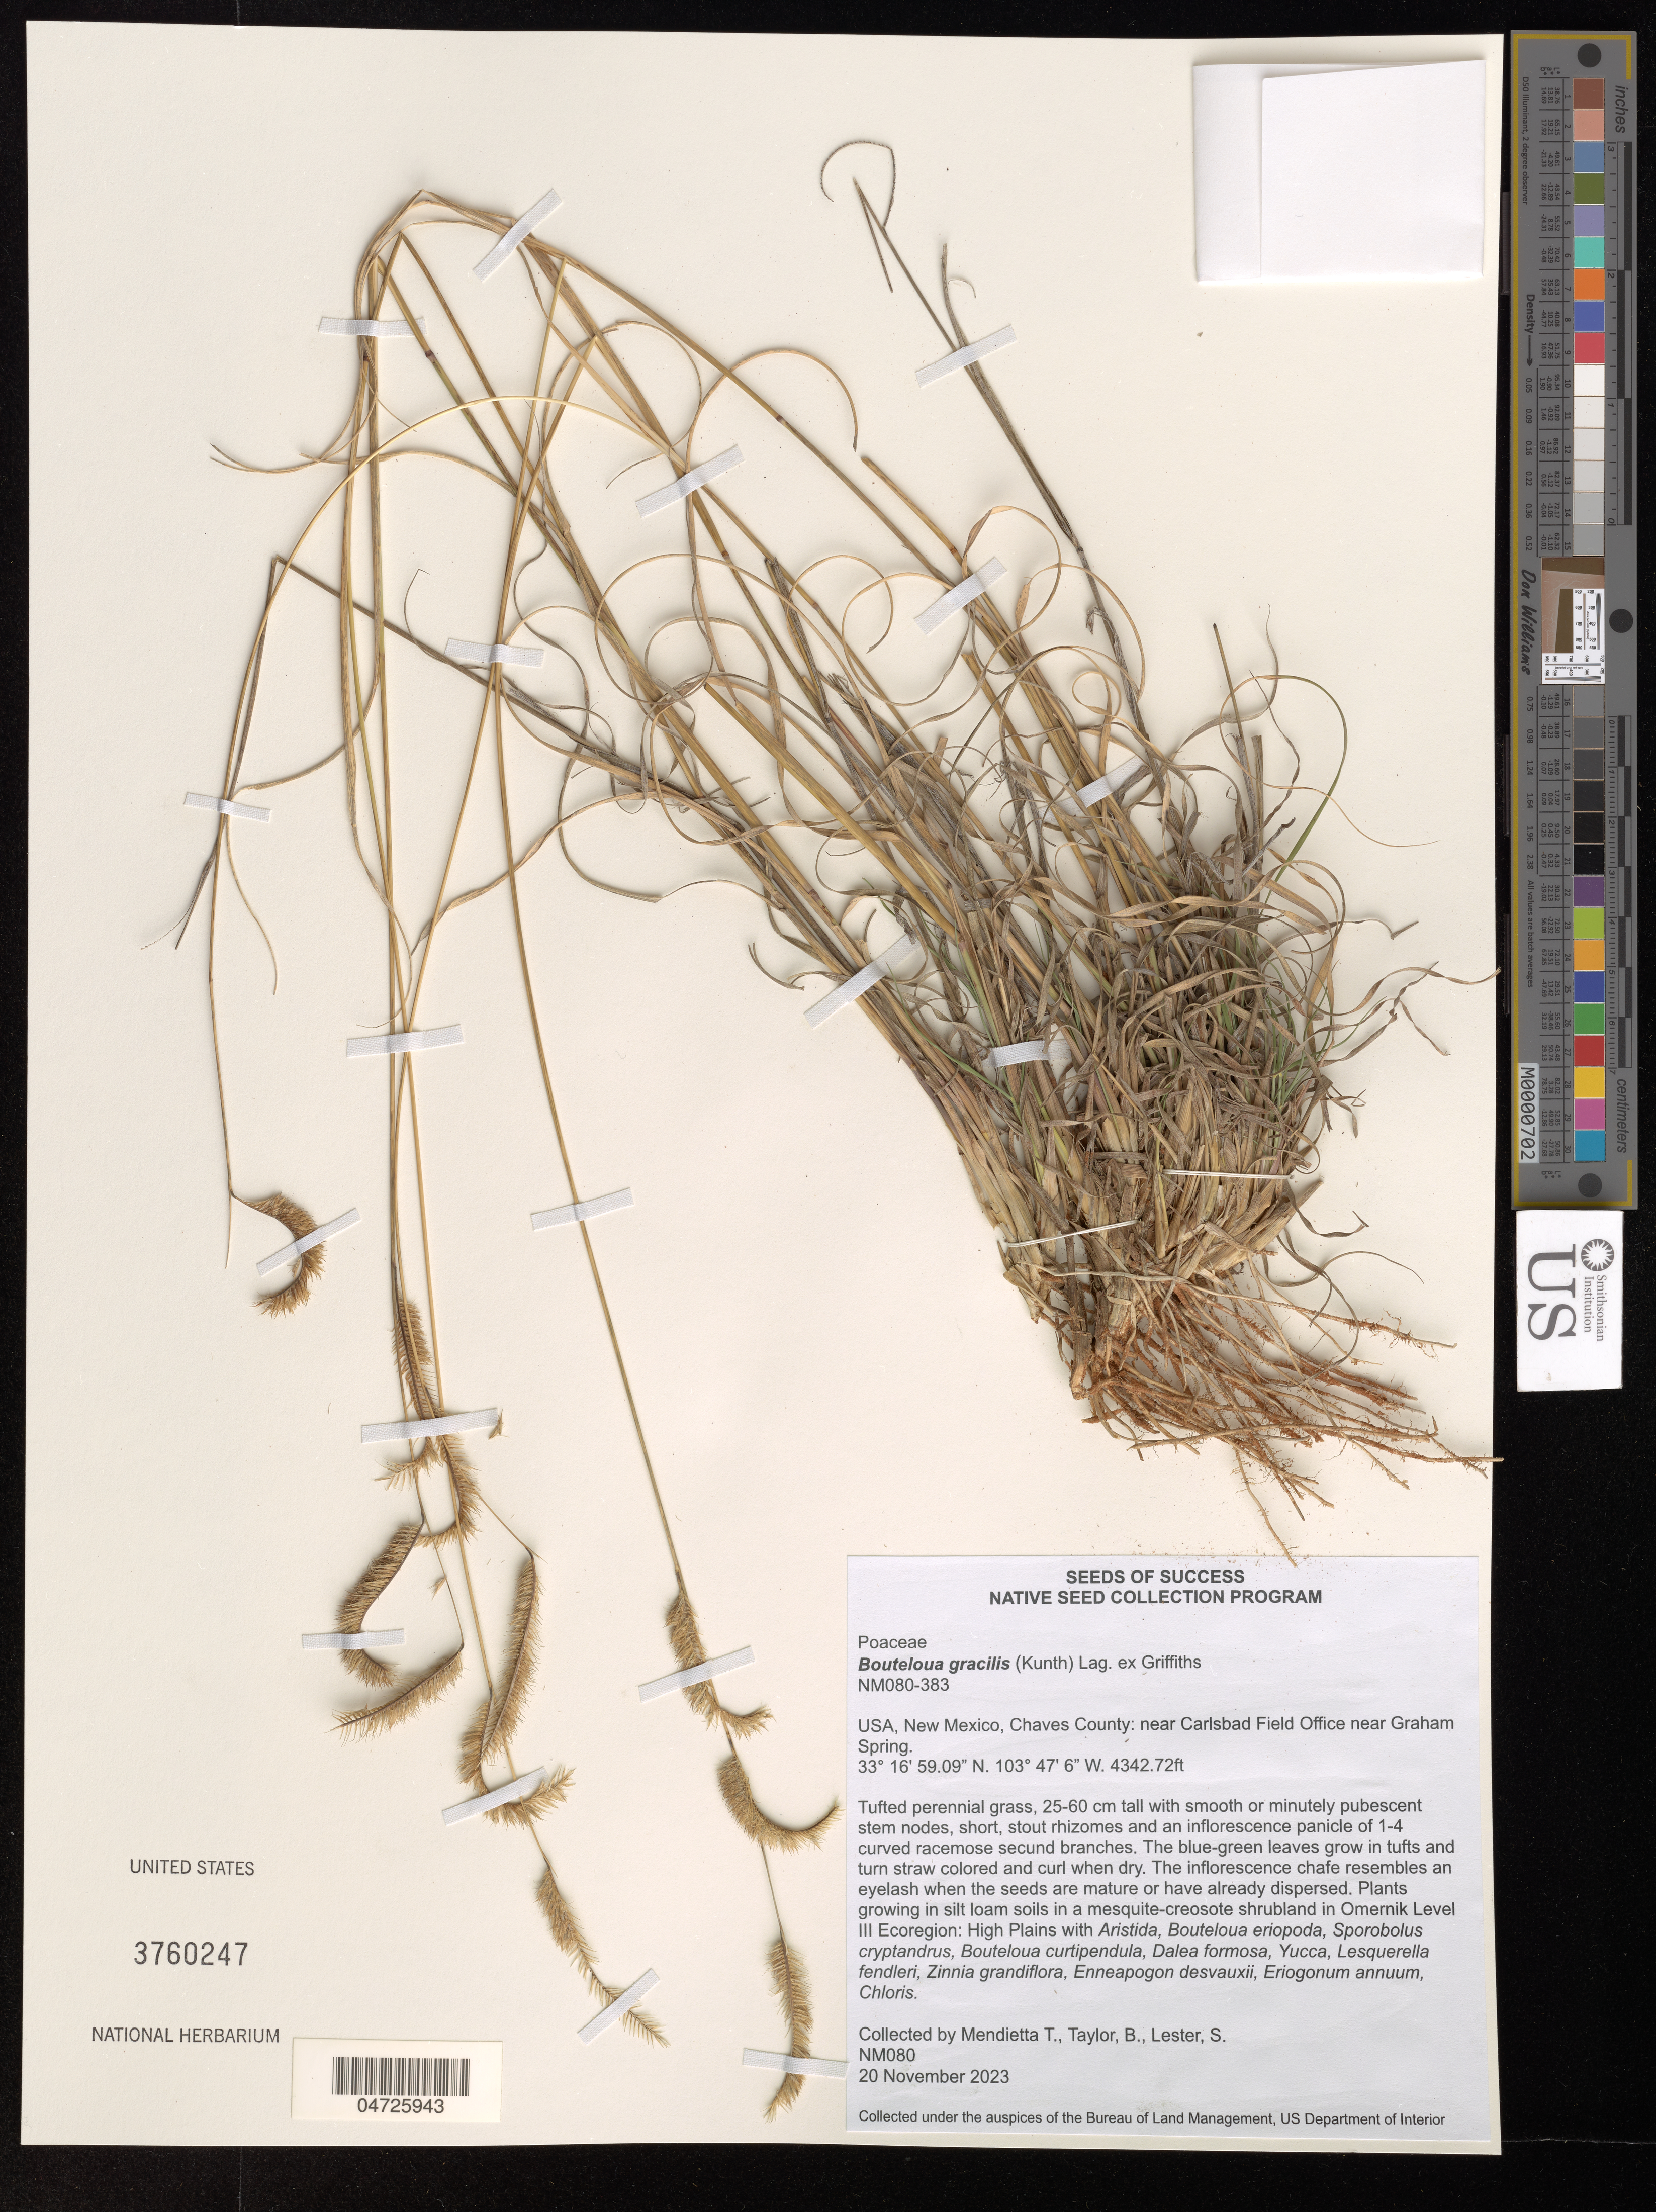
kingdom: Plantae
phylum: Tracheophyta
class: Liliopsida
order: Poales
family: Poaceae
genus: Bouteloua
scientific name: Bouteloua gracilis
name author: (Kunth) Lag. ex Griffiths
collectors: T. Mendietta & B. Taylor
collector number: NM080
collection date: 2023-11-20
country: United States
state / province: New Mexico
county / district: Chaves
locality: Chaves County: near Carlsbad Field Office near Graham Spring.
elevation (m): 1323.66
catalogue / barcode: US 3760247